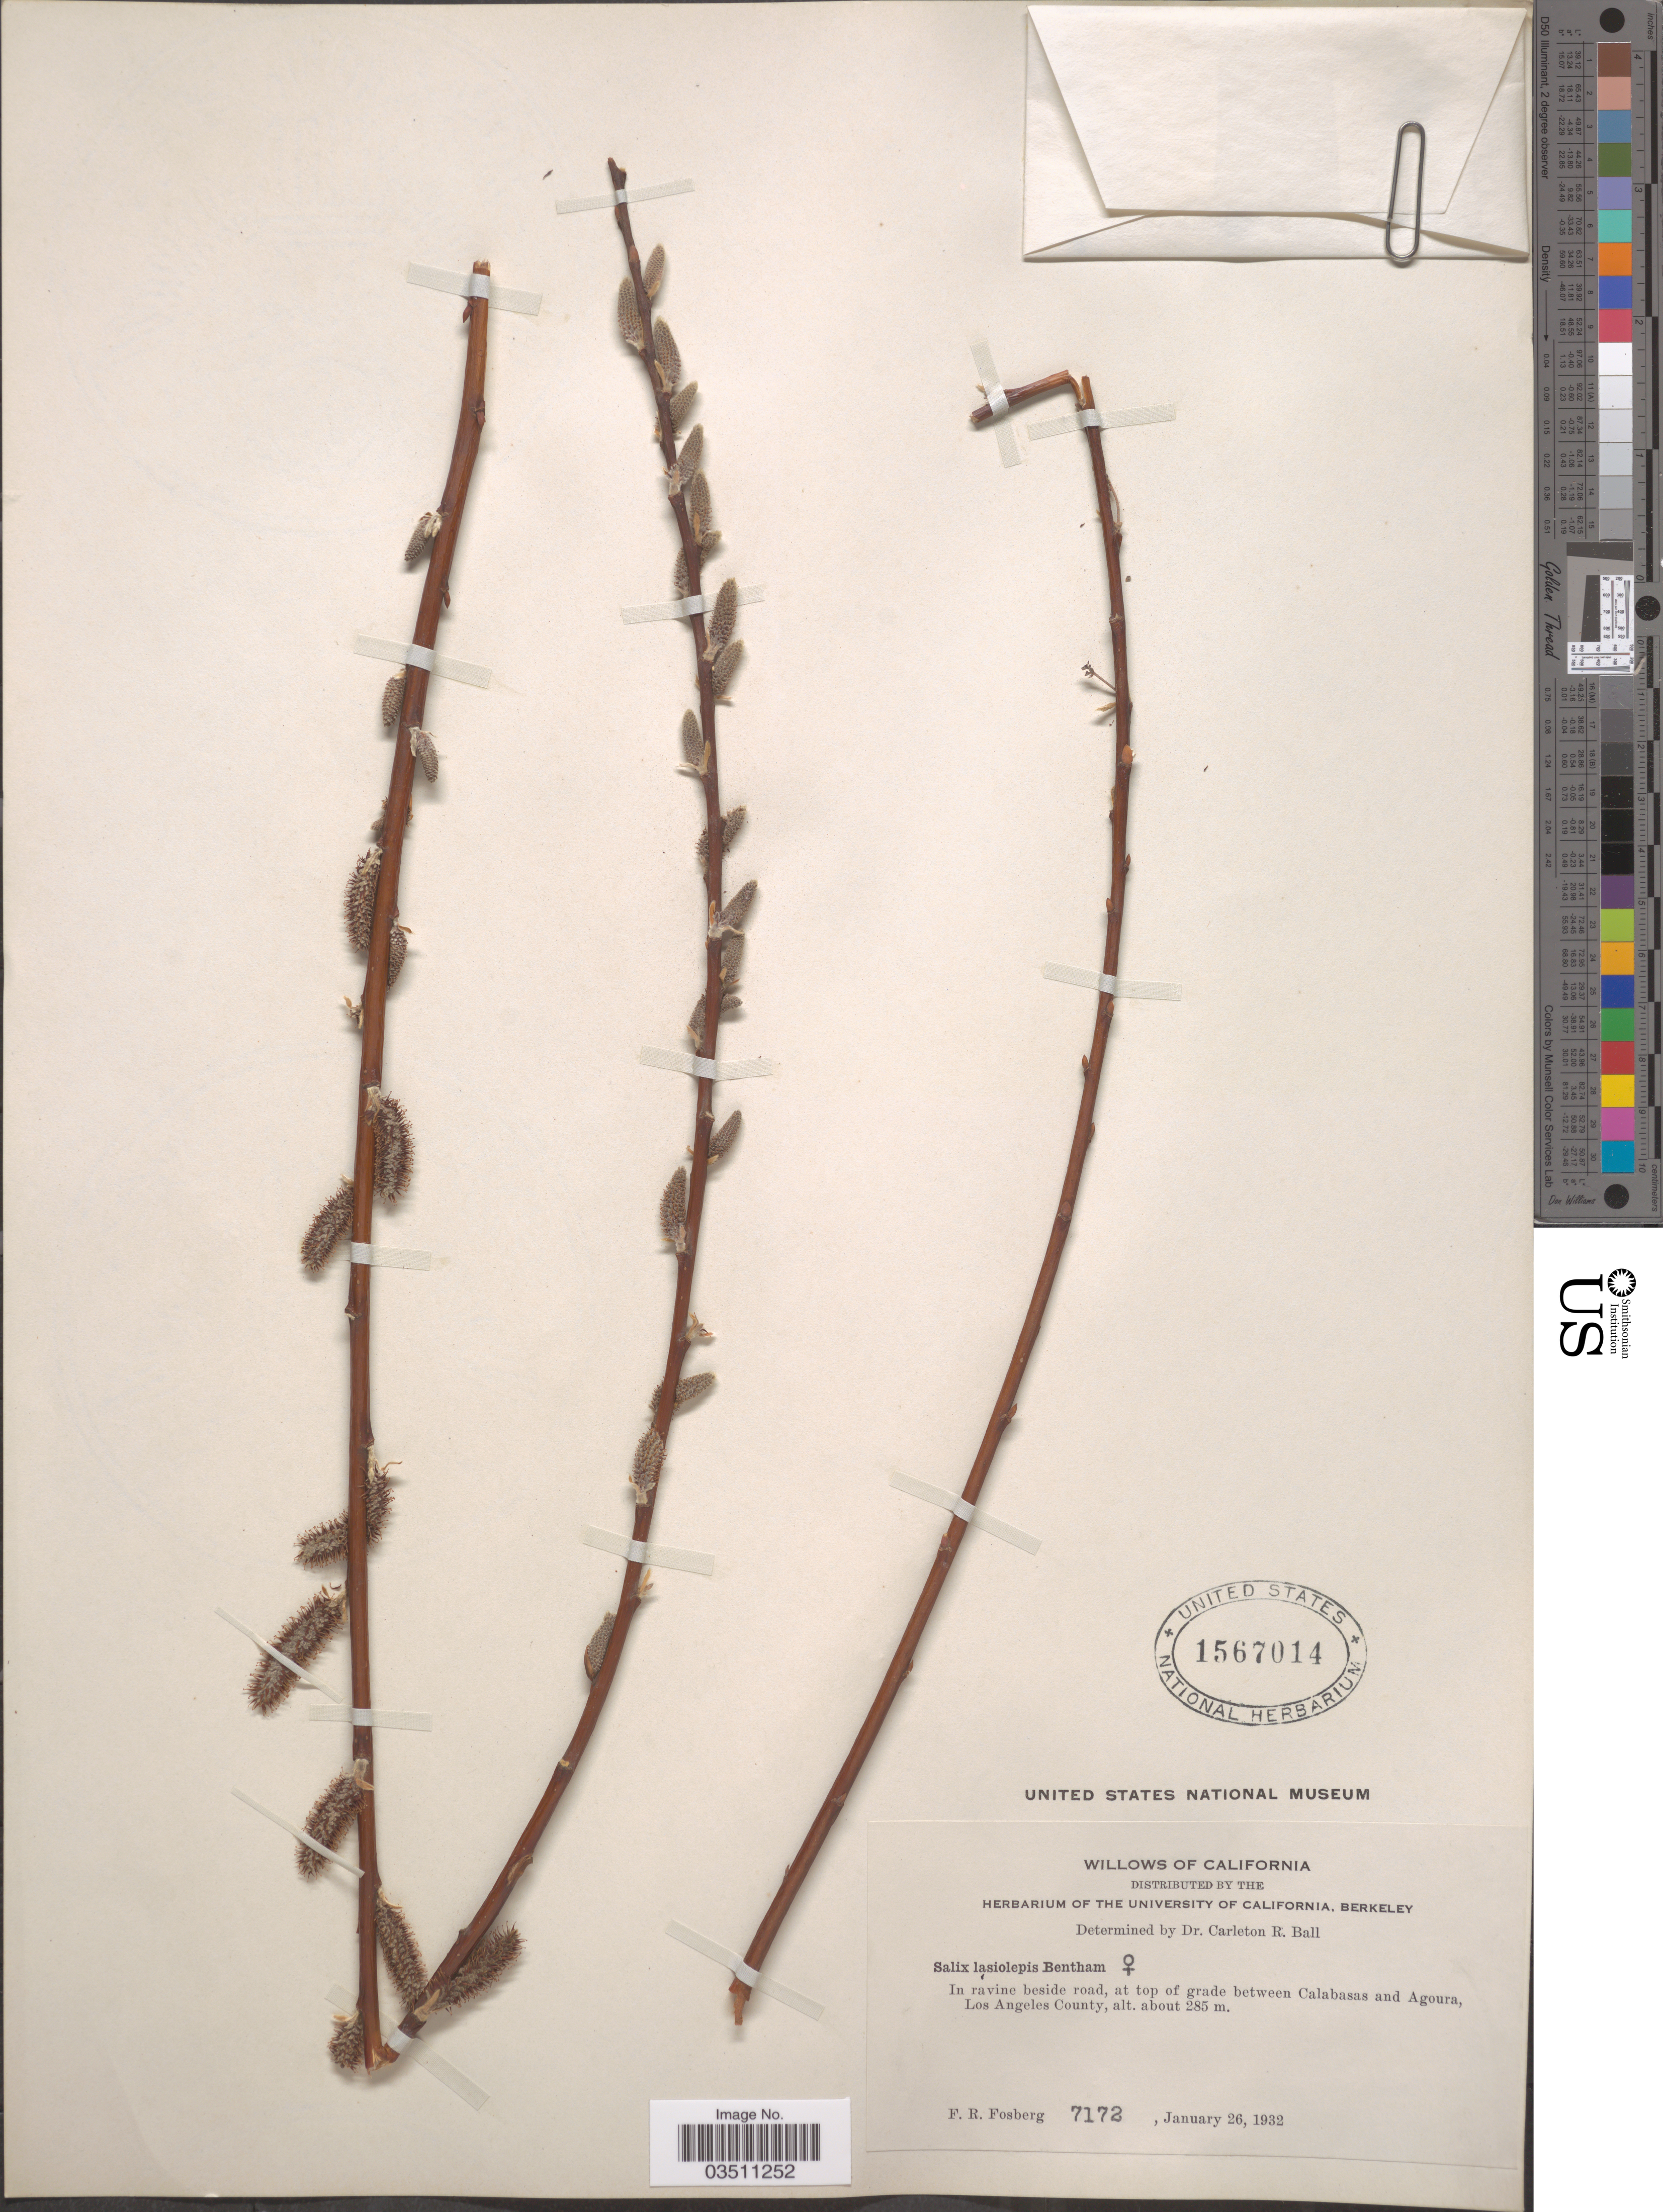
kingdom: Plantae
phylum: Tracheophyta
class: Magnoliopsida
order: Malpighiales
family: Salicaceae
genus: Salix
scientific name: Salix lasiolepis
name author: Benth.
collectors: F. R. Fosberg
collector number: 7172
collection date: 1932-01-26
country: United States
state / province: California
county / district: Los Angeles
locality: In ravine beside road, at top of grade between Calabasas and Agoura, Los Angeles County.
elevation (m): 285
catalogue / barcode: US 1567014